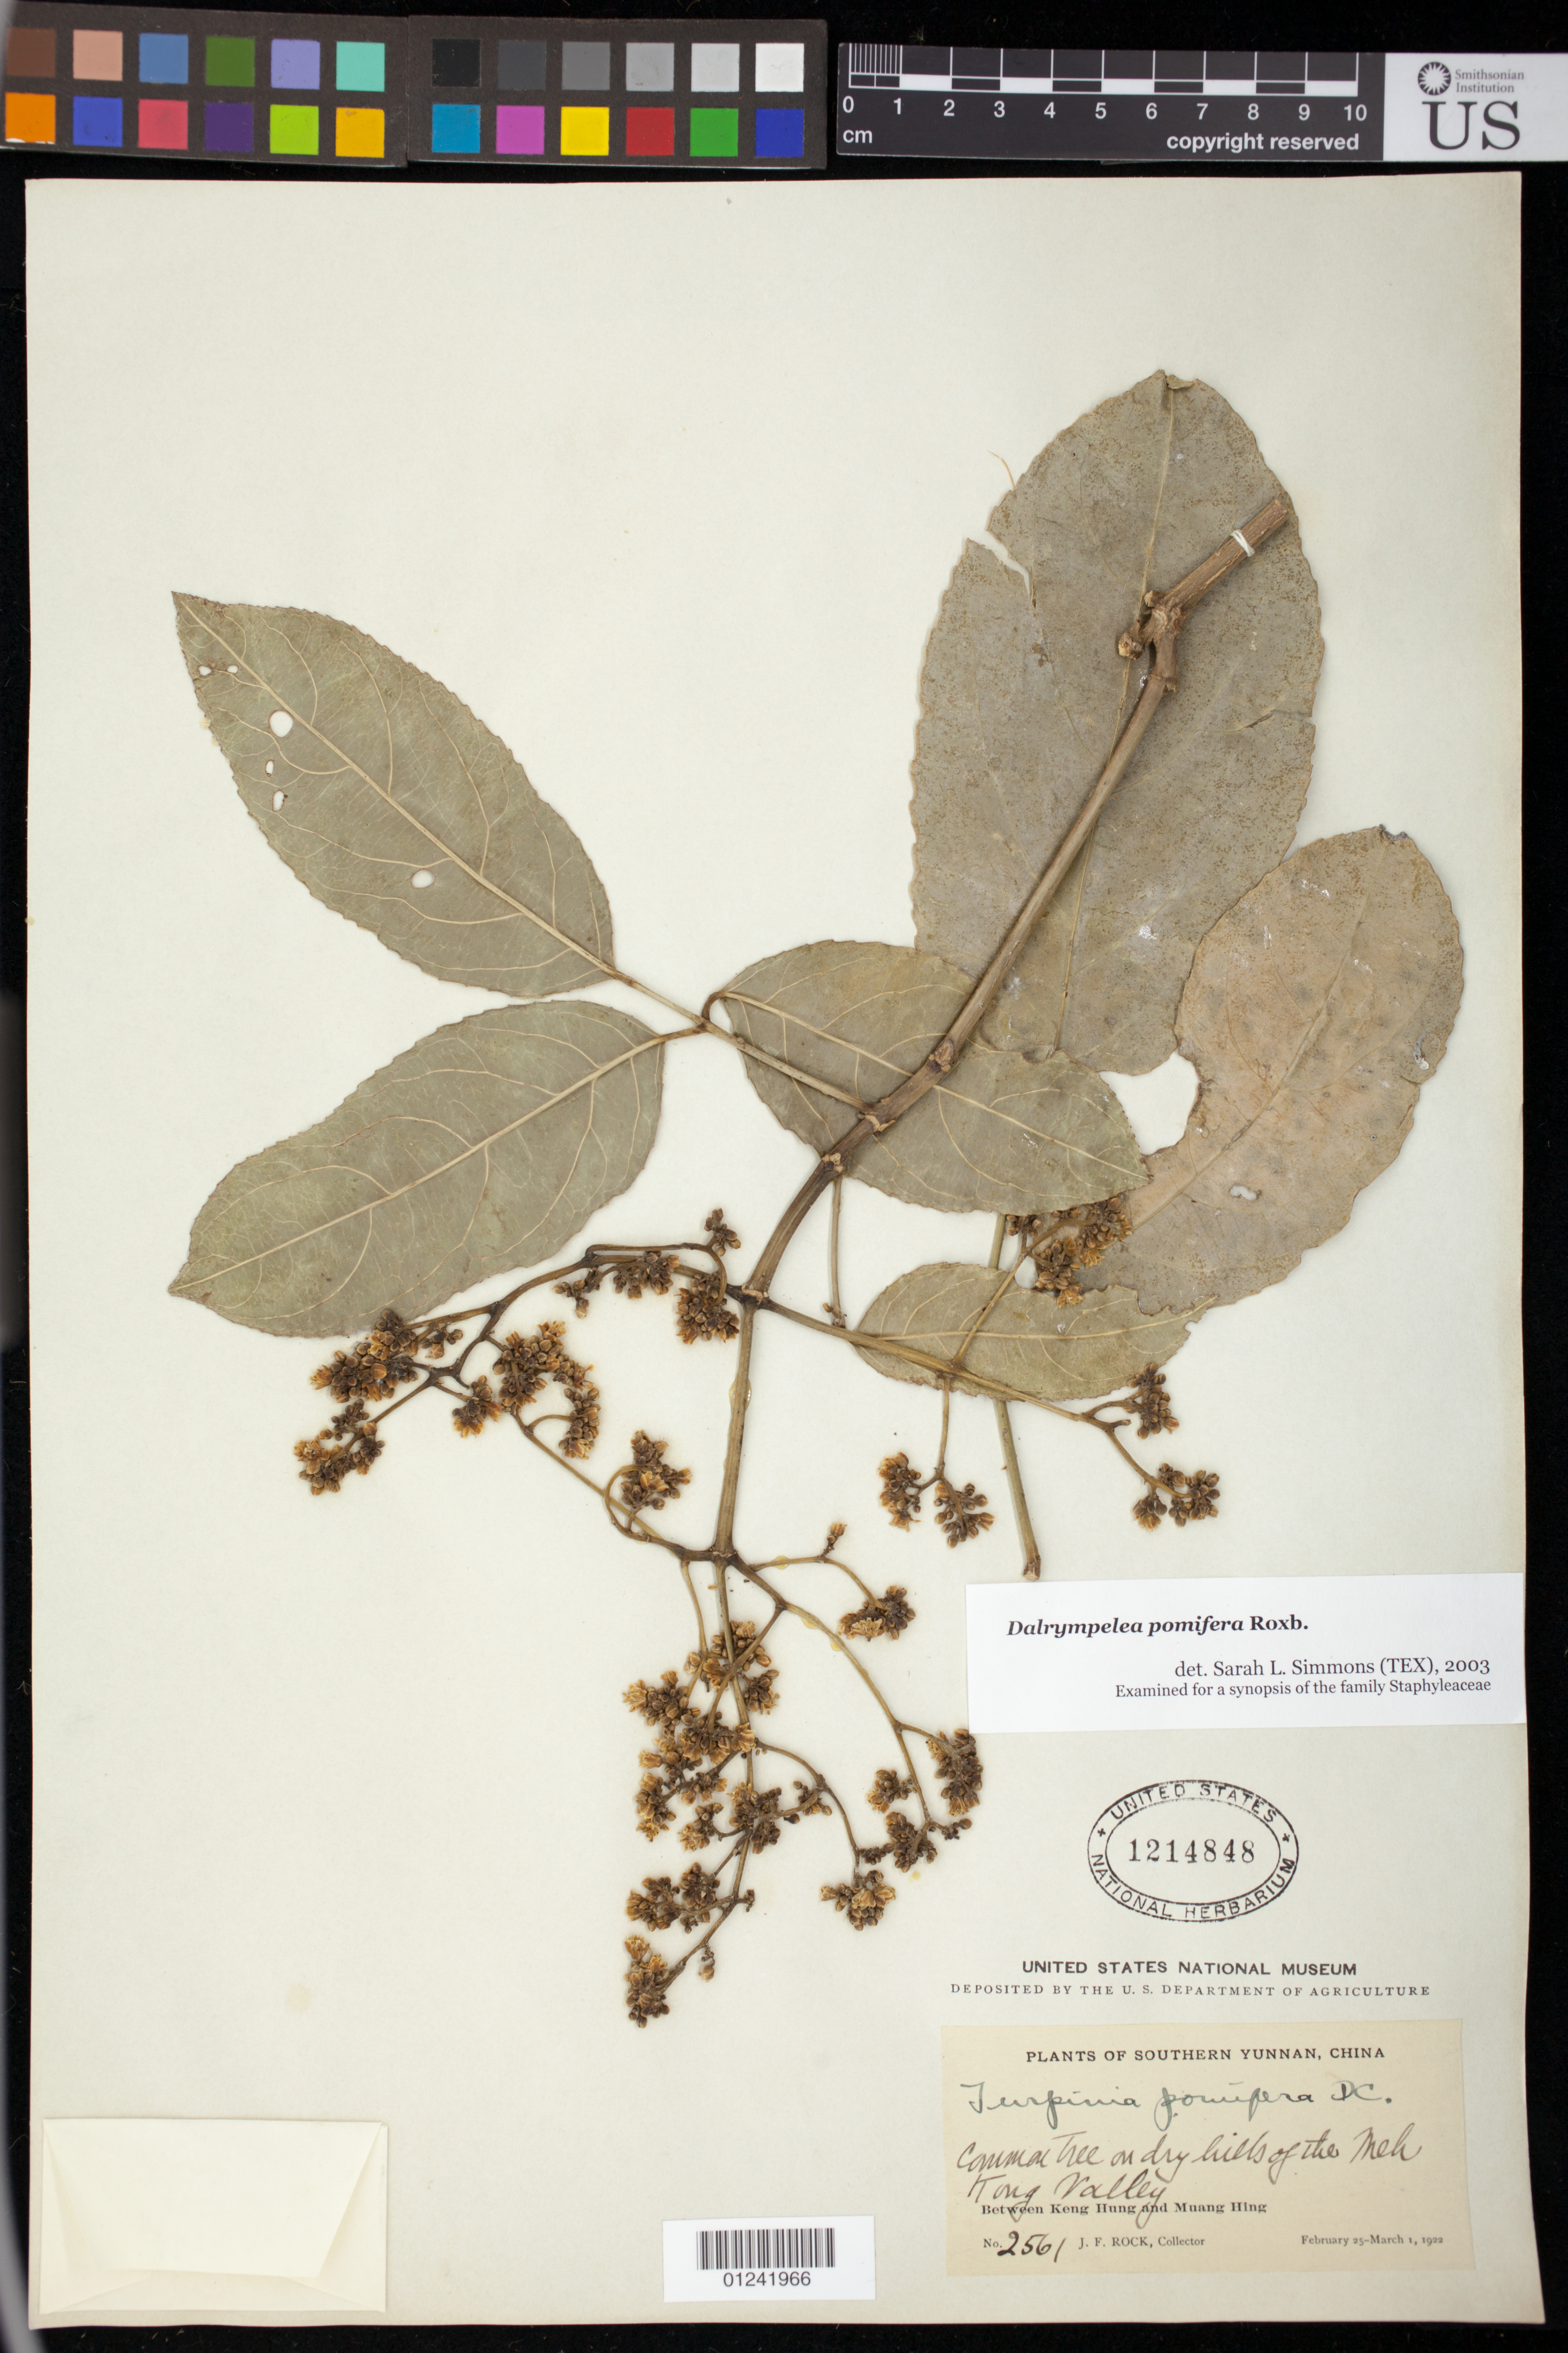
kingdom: Plantae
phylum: Tracheophyta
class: Magnoliopsida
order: Crossosomatales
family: Staphyleaceae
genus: Dalrympelea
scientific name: Dalrympelea pomifera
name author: Roxb.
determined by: Simmons, S. L.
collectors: J. F. Rock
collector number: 2561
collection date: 1922-02-25/1922-03-01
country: China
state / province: Yunnan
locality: Between Keng Hung and Muang Hing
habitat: Common tree on dry hillside of the Meh Kong Valley.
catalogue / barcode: US 1214848